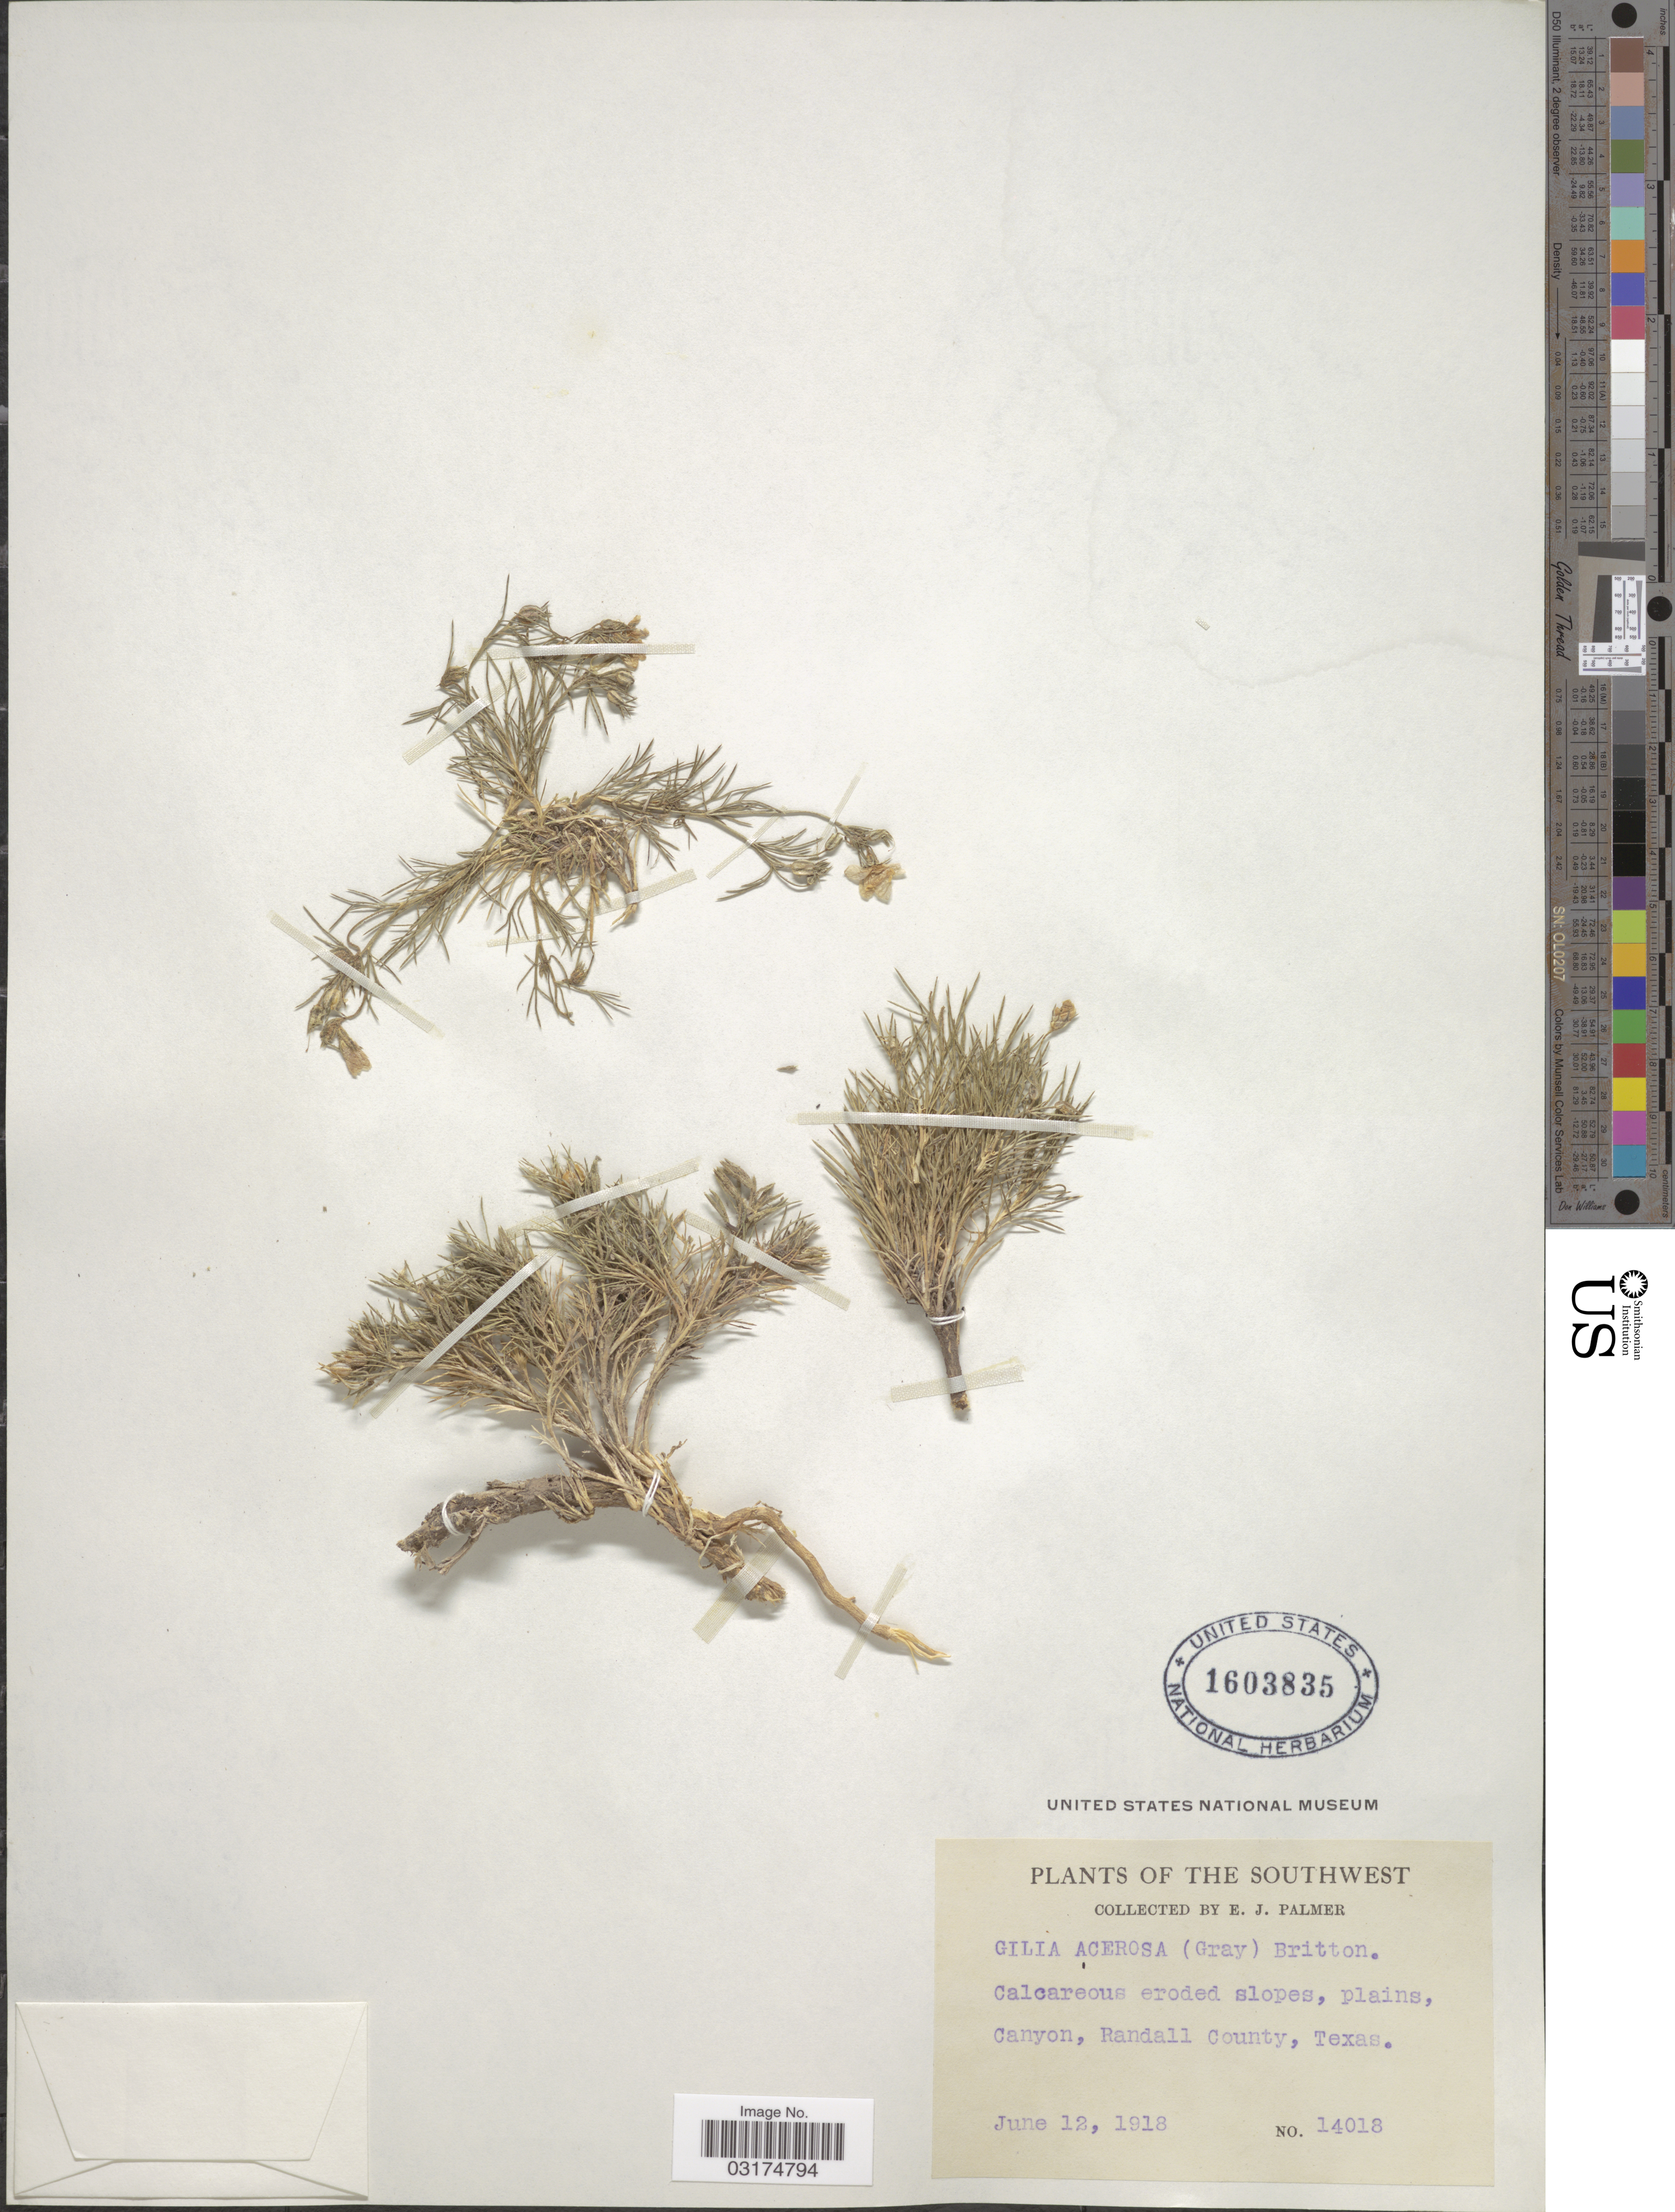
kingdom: Plantae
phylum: Tracheophyta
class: Magnoliopsida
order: Ericales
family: Polemoniaceae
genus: Giliastrum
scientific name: Giliastrum acerosum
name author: (A. Gray) Rydb.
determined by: Strong, Mark T., (BOT), Smithsonian Institution - National Museum of Natural History (UNITED STATES)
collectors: E. J. Palmer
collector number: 14018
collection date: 1918-06-12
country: United States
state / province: Texas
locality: Canyon, Randall County.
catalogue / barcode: US 1603835